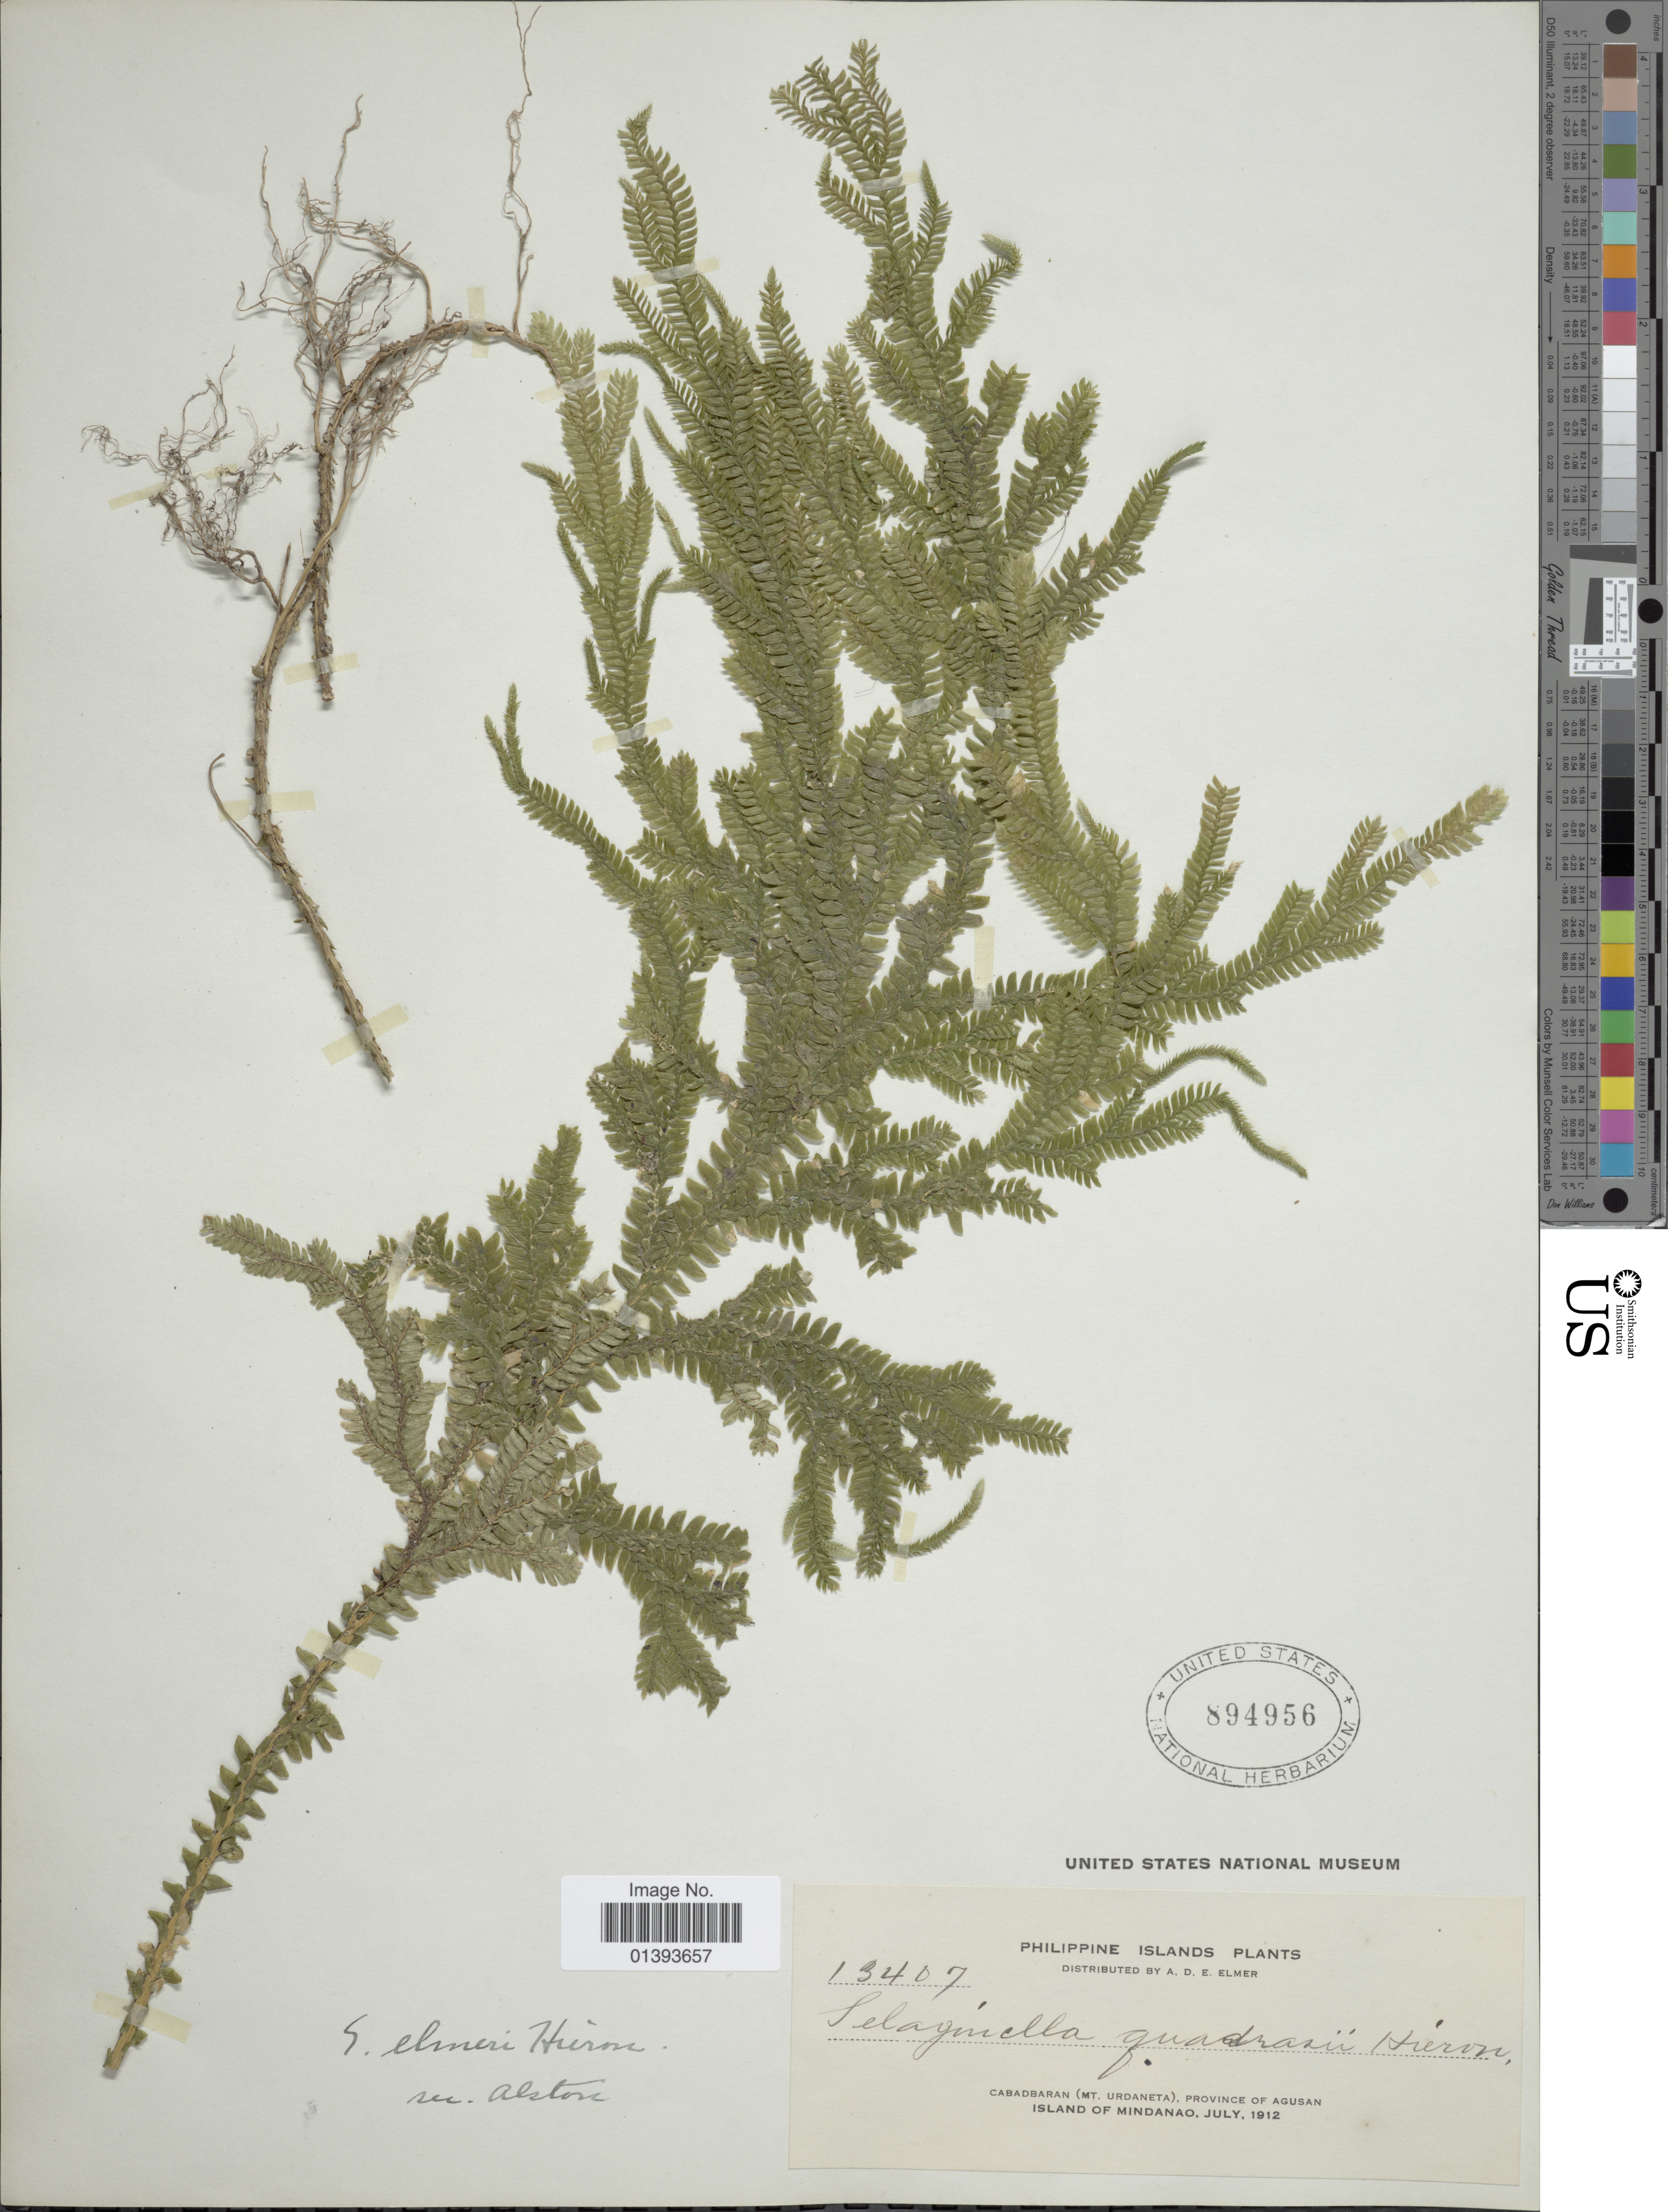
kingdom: Plantae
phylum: Tracheophyta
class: Lycopodiopsida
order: Selaginellales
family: Selaginellaceae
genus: Selaginella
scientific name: Selaginella elmeri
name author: Hieron.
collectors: A. D. E. Elmer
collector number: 13407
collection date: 1912-07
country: Philippines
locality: Cabarbaran(Mt. Urdaneta), province of Agusan, Island of Mindanao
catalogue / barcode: US 894956